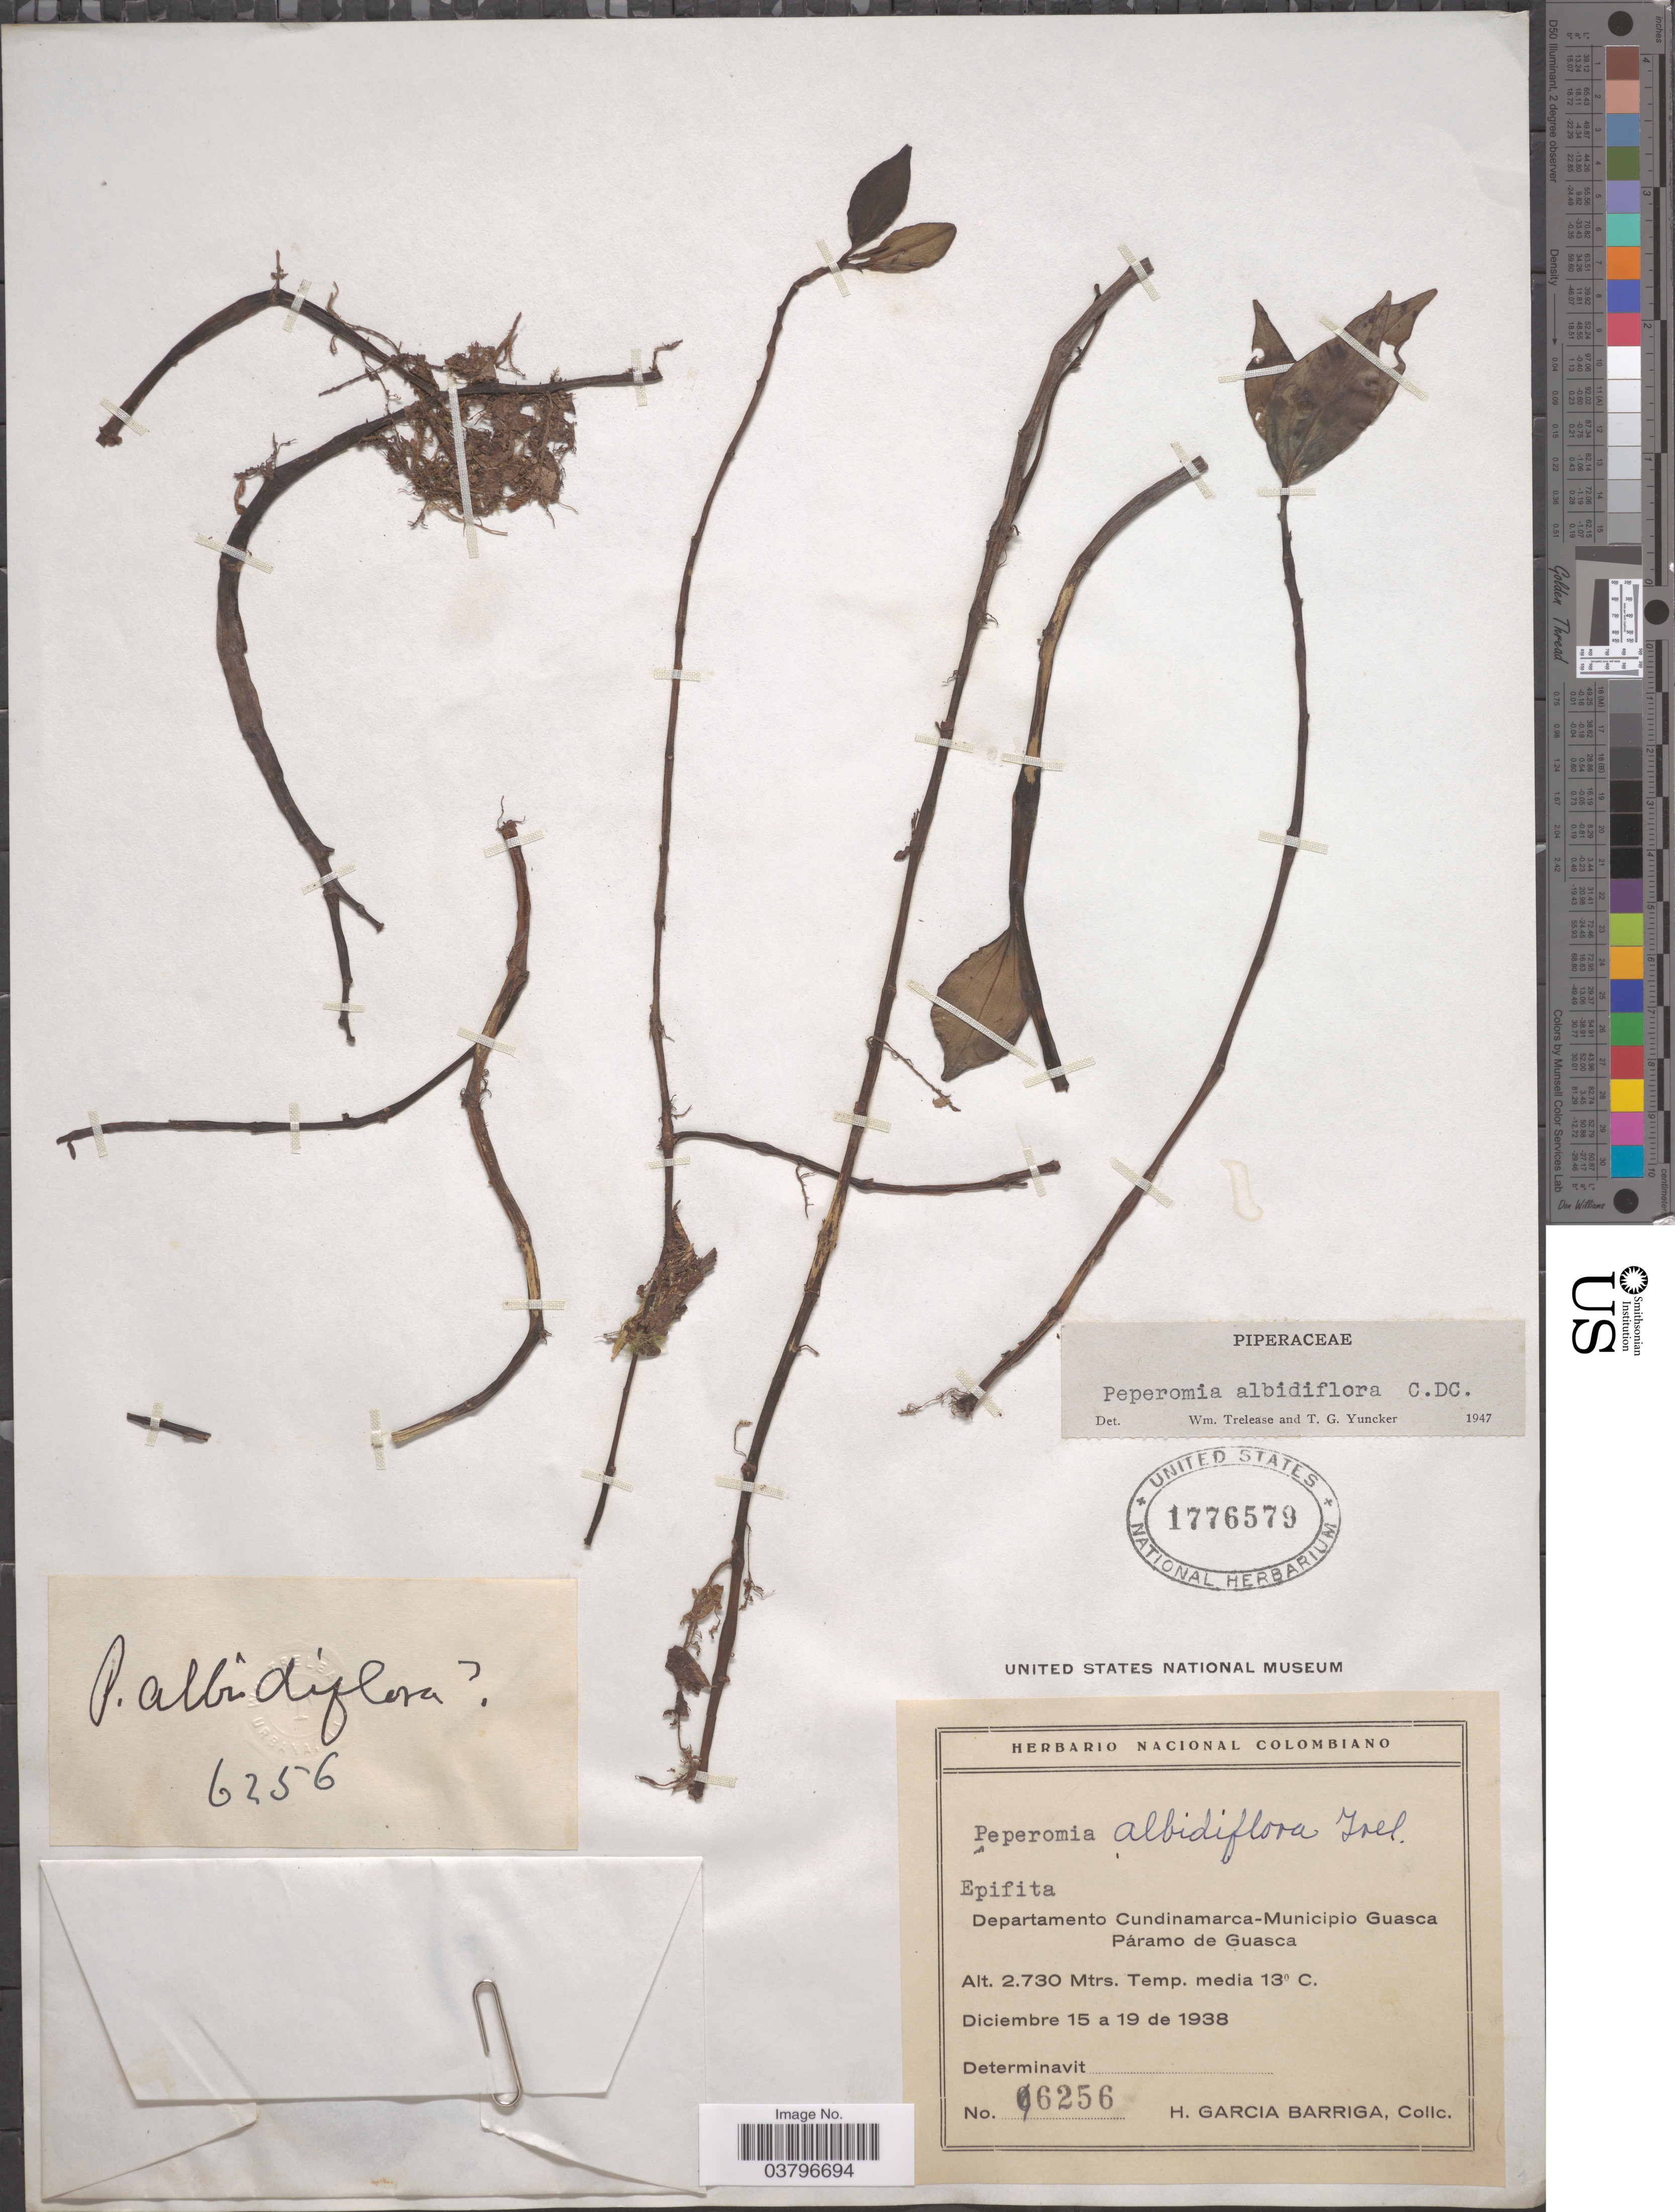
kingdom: Plantae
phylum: Tracheophyta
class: Magnoliopsida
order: Piperales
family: Piperaceae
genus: Peperomia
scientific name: Peperomia albidiflora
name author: C. DC.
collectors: H. García Barriga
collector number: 6256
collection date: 1938-12-15/1938-12-19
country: Colombia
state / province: Cundinamarca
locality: Departamento Cundinamarca-Municipio Guasca. Páramo de Guasca.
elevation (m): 2730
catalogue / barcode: US 1776579